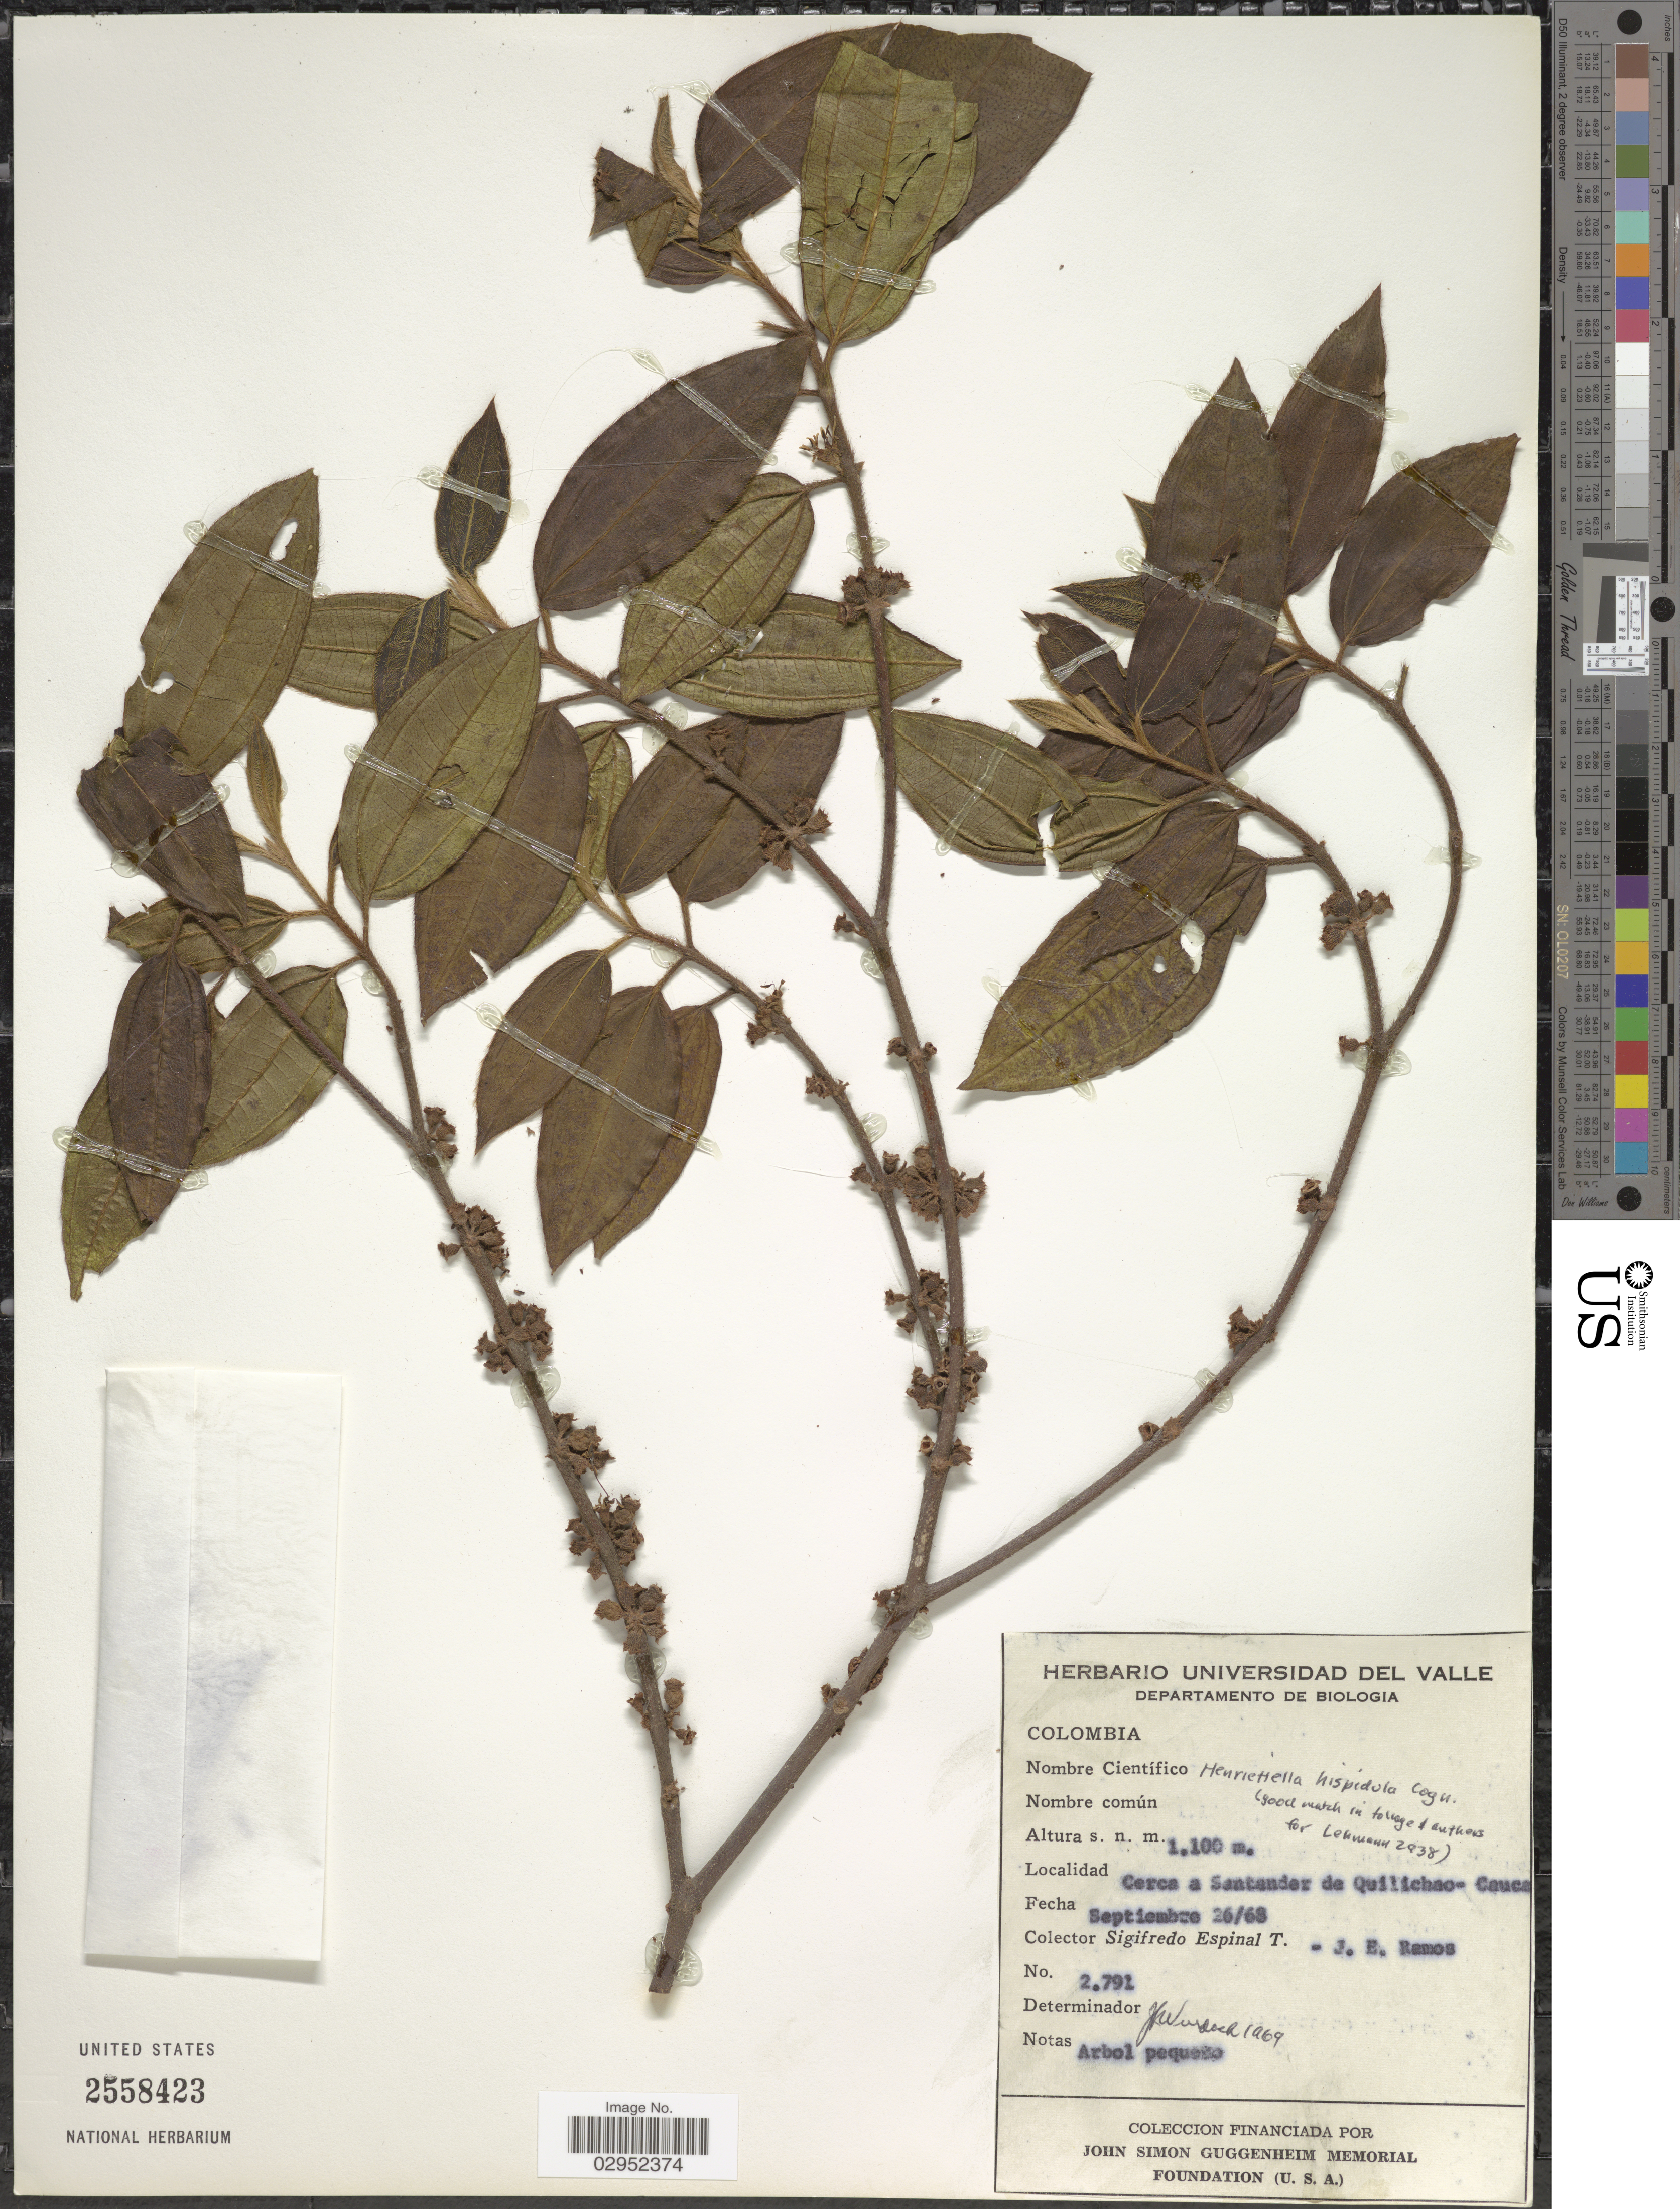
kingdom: Plantae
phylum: Tracheophyta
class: Magnoliopsida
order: Myrtales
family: Melastomataceae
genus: Henriettea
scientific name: Henriettea caudata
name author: (Gleason) Penneys et al.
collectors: S. Espinal T. & J. E. Ramos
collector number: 2791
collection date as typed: Transcribed d/m/y: 26/9/68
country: Colombia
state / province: Cauca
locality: Cerca a Santander de Quilichao.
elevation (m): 1100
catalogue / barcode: US 2558423